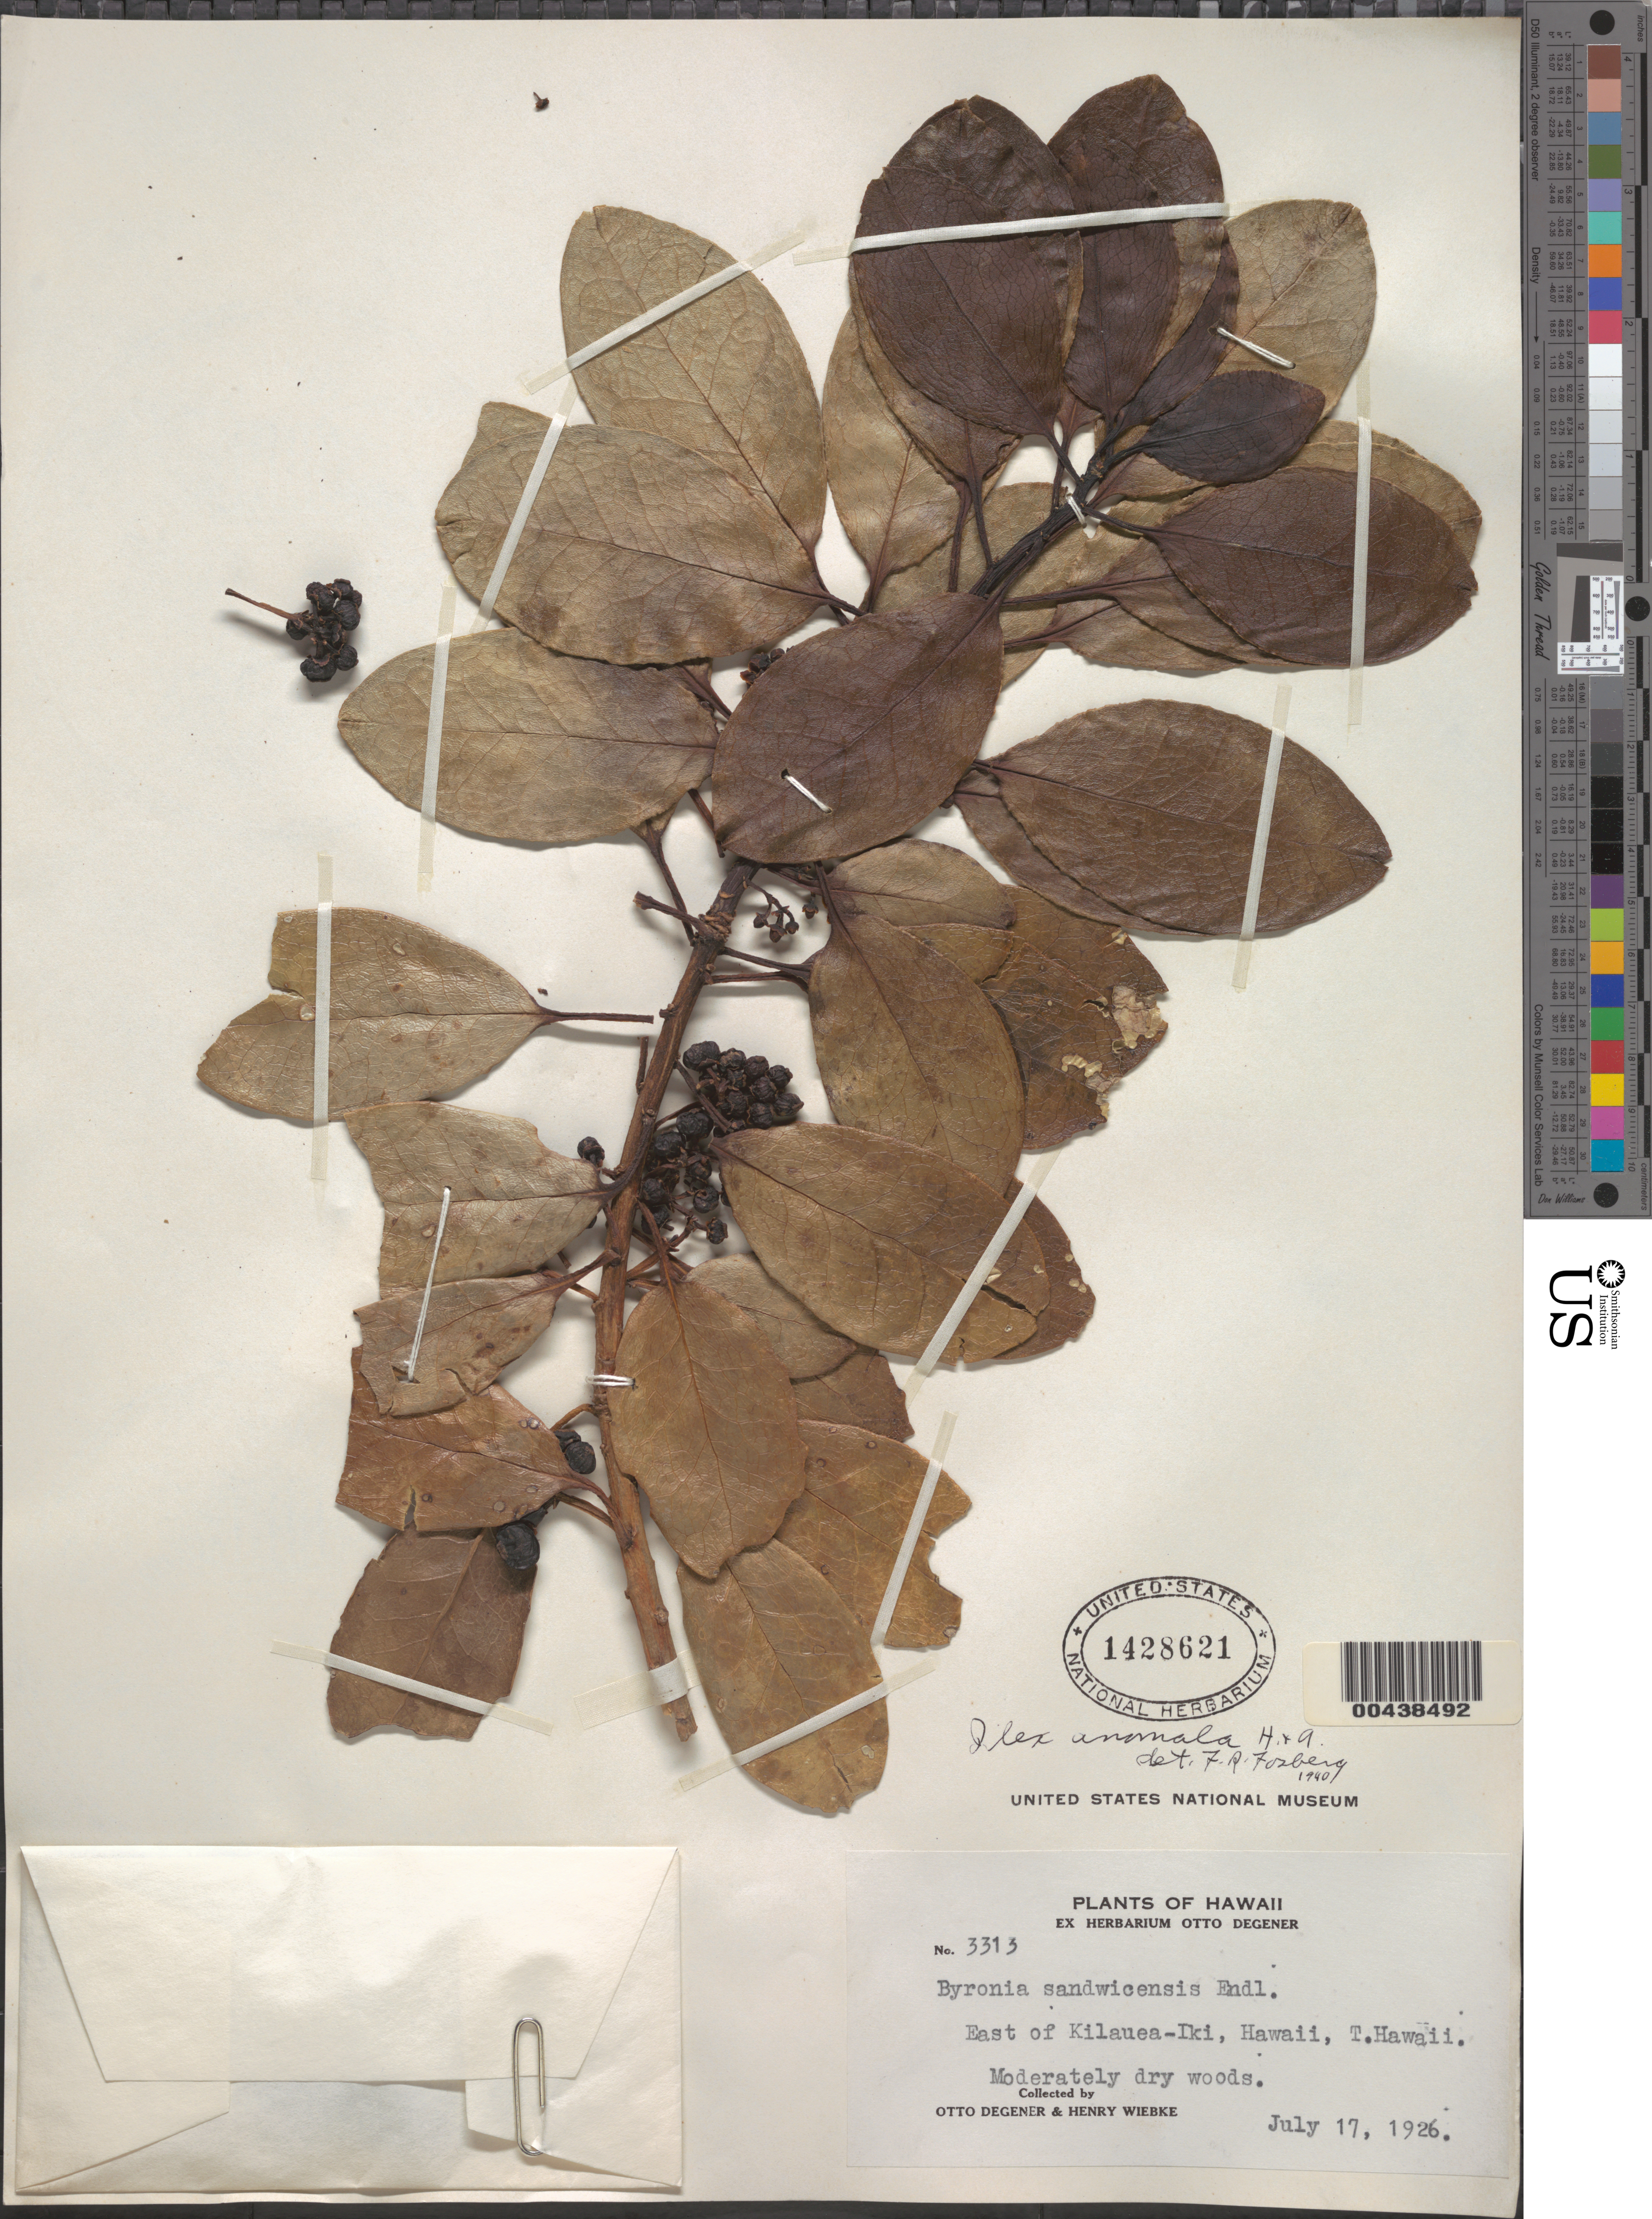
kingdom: Plantae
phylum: Tracheophyta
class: Magnoliopsida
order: Aquifoliales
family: Aquifoliaceae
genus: Ilex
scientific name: Ilex anomala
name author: Hook. & Arn.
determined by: Fosberg, F. R.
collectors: O. Degener & H. Wiebke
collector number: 3313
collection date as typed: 17 Jul 1926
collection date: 1926-07-17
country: United States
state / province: Hawaii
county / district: Hawaii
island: Hawaii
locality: E of Kilauea-Iki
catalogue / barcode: US 1428621